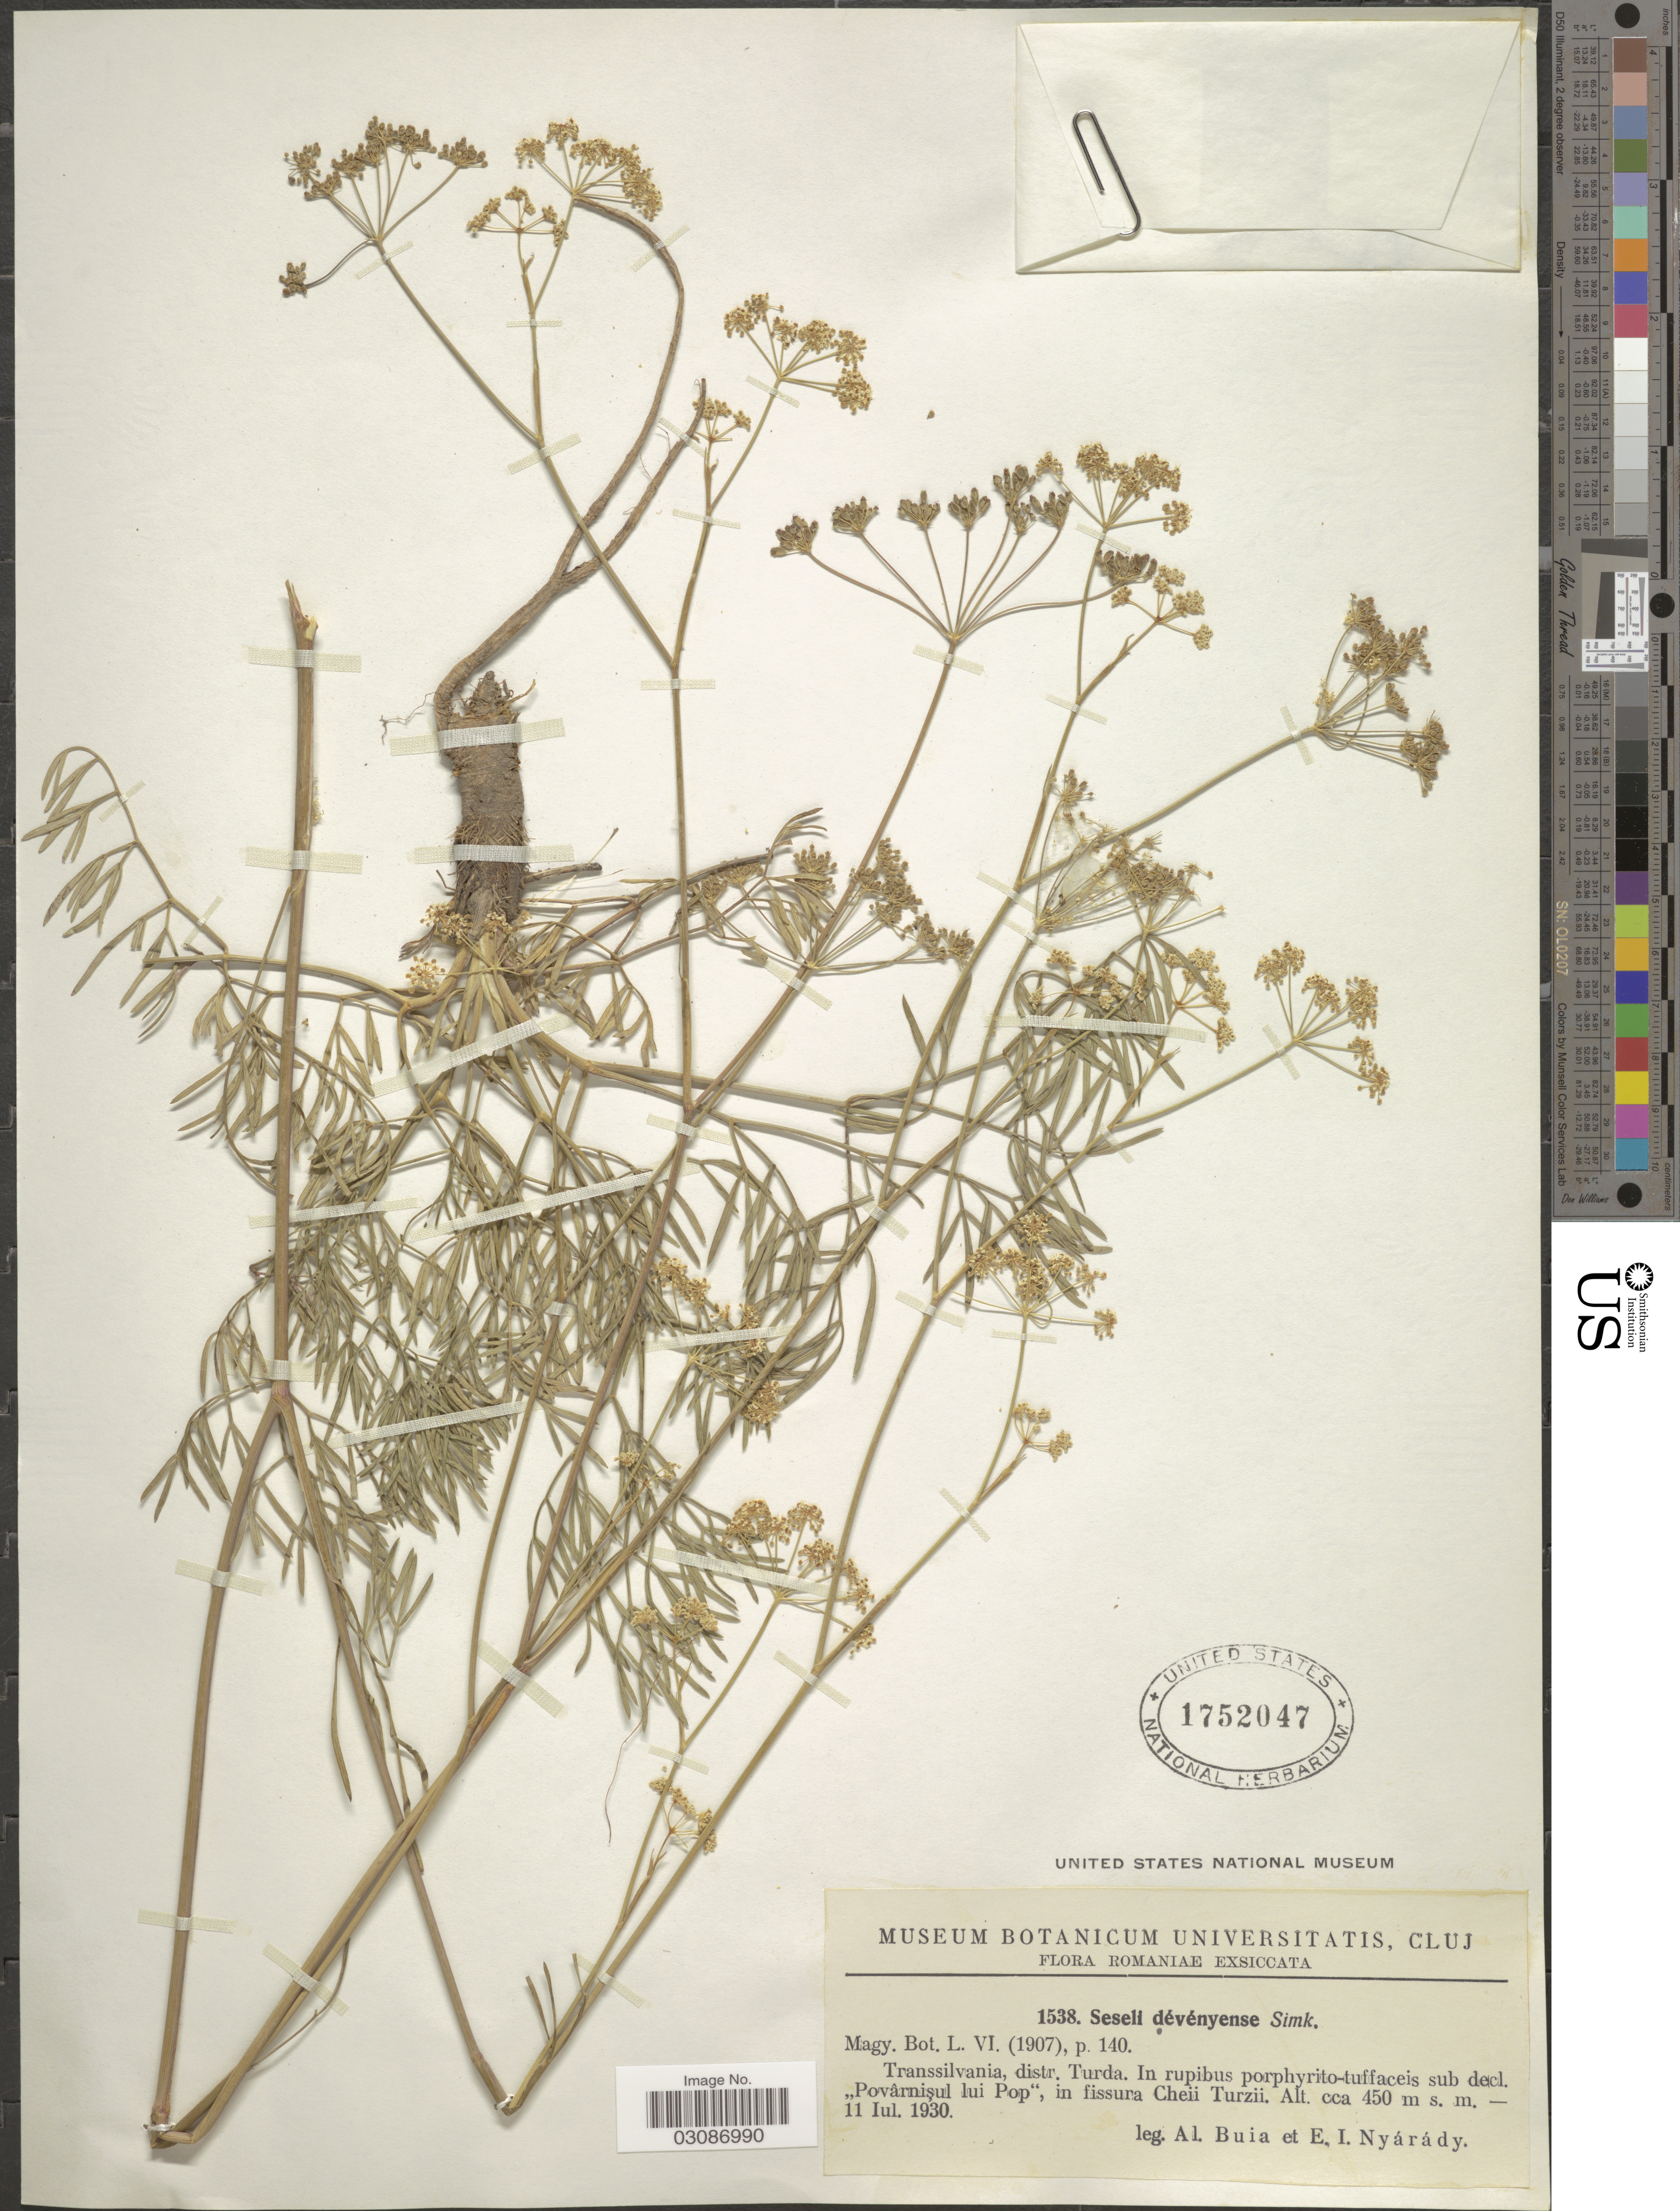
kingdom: Plantae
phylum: Tracheophyta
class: Magnoliopsida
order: Apiales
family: Apiaceae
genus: Seseli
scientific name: Seseli devenyense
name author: Simonk.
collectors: A. Buia & E. Nyárády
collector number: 1538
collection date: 1930-07-11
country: Romania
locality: Transsilvania, distr. Turda. In rupibus porphyrito-tuffaceis sub decl. "Povârnişul lui Pop", in fissura Cheii Turzii.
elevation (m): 450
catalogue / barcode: US 1752047